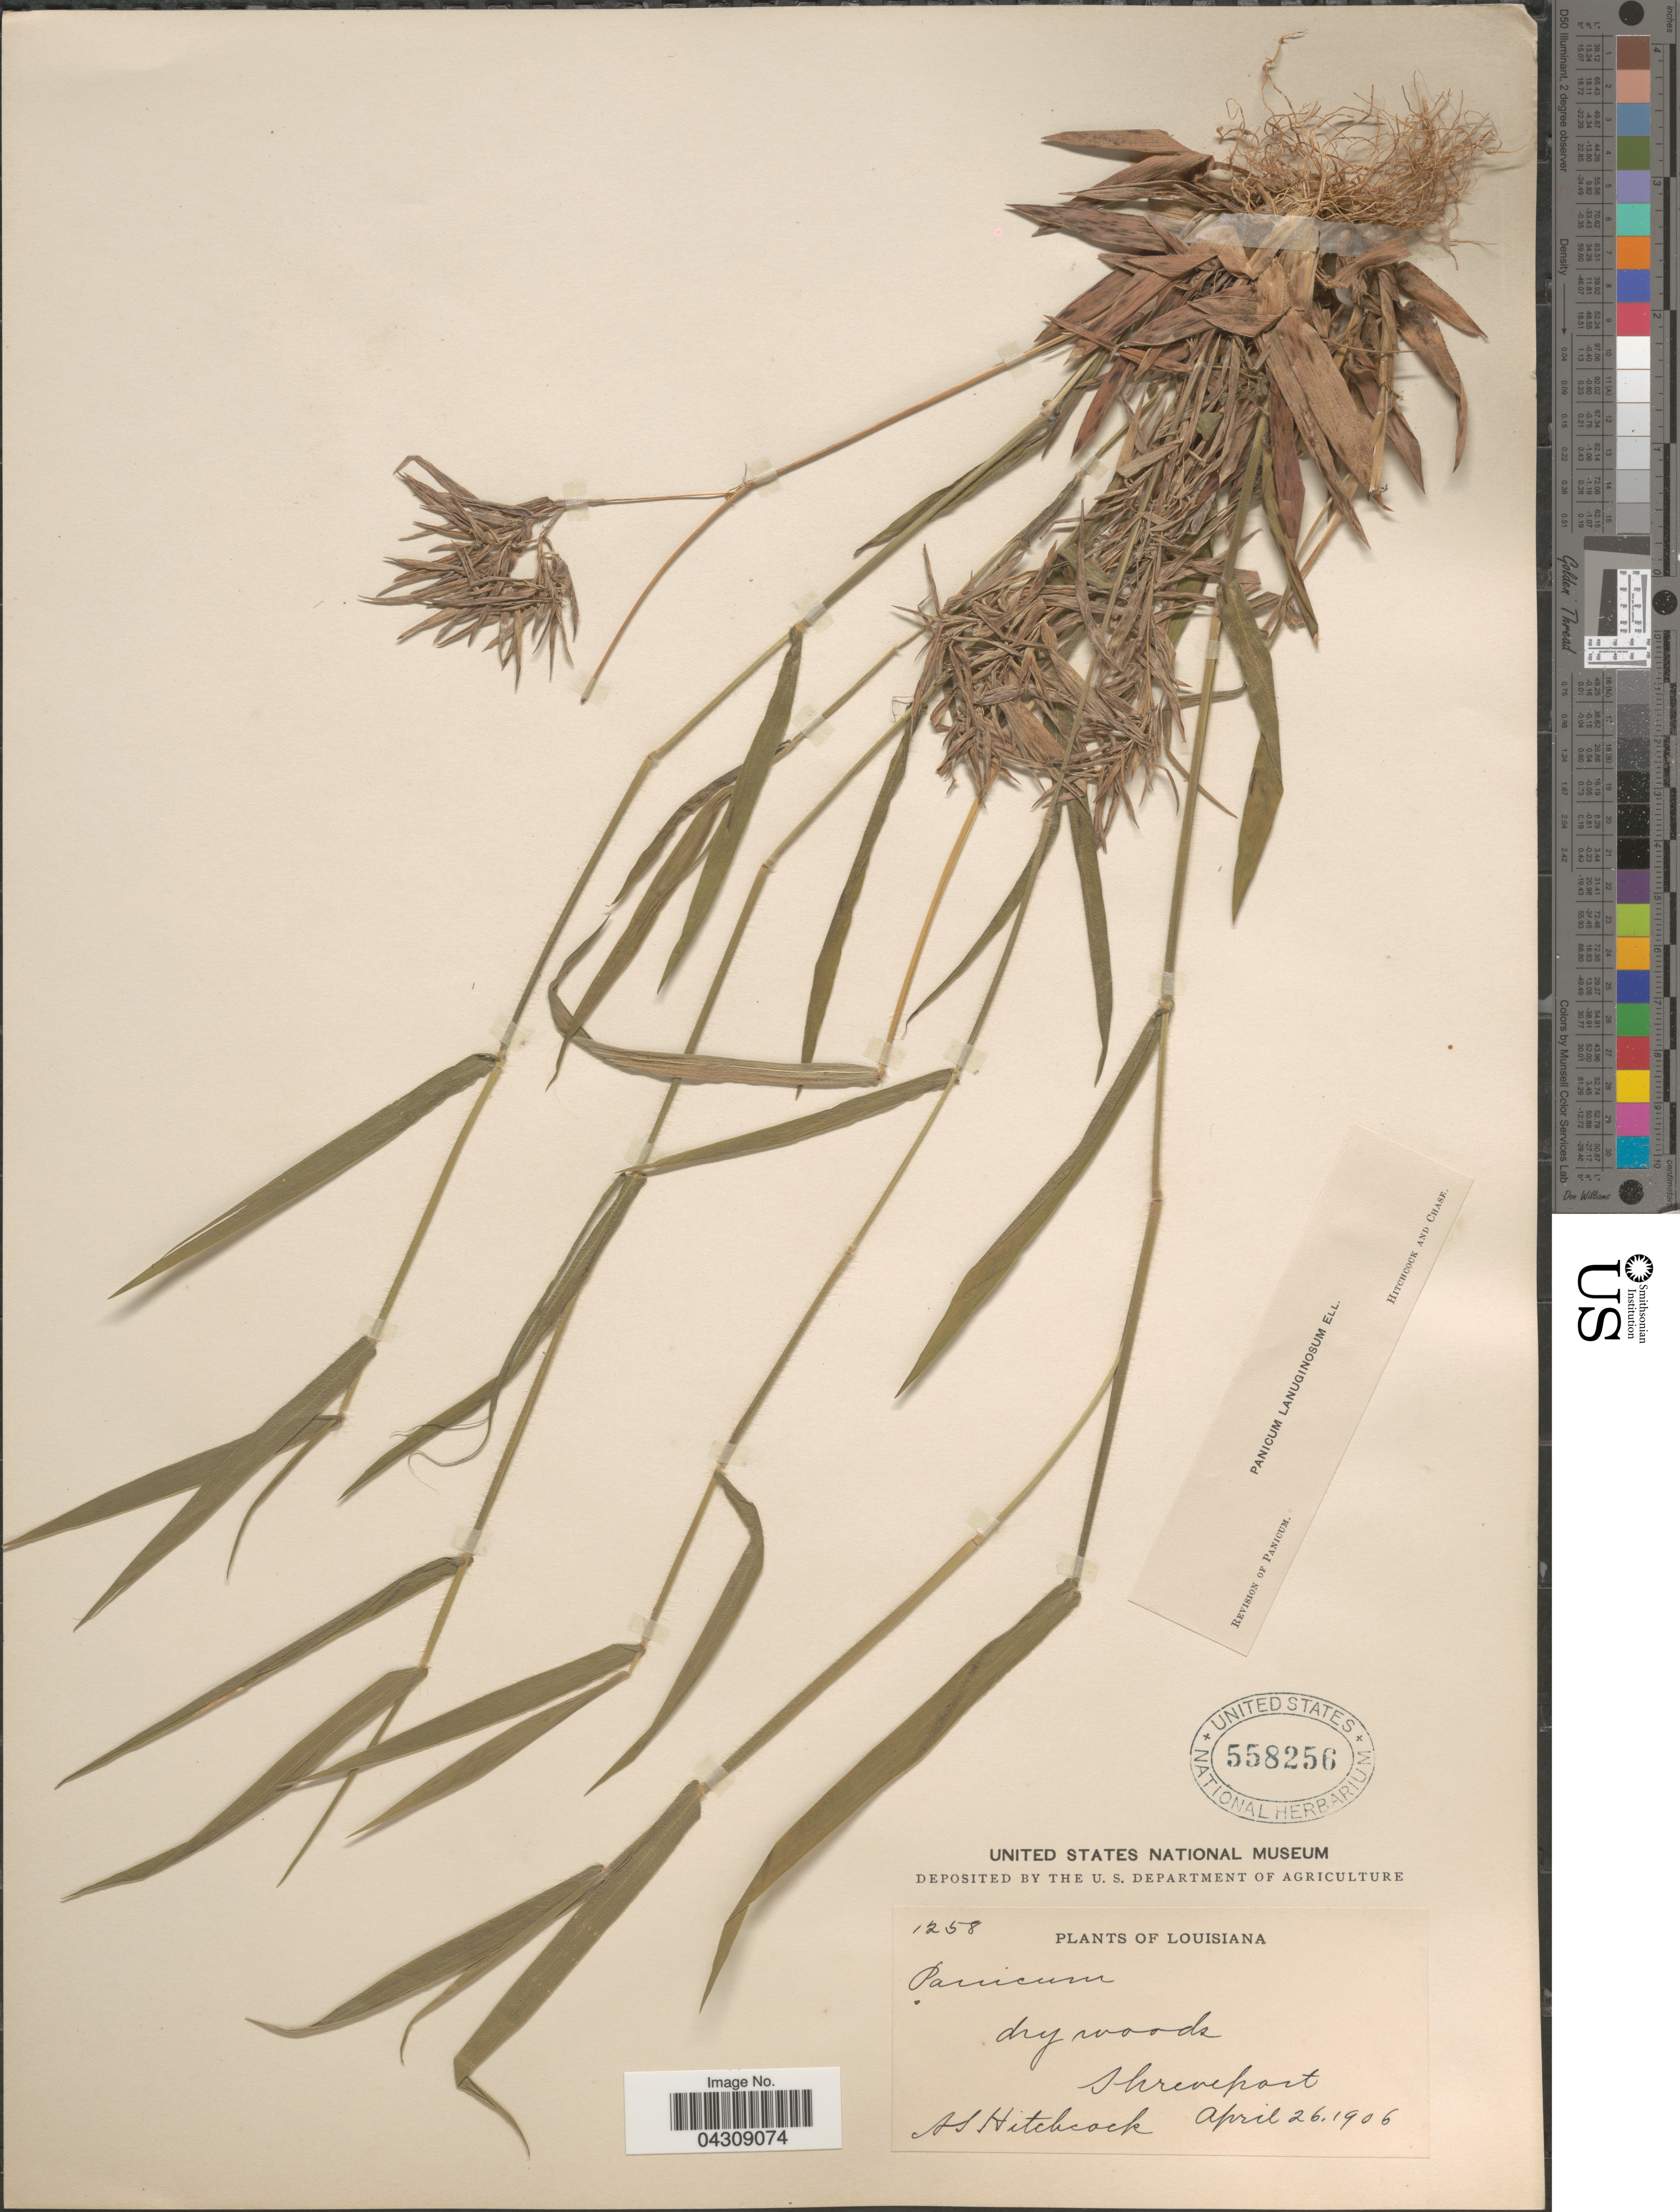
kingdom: Plantae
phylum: Tracheophyta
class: Liliopsida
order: Poales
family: Poaceae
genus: Dichanthelium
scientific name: Dichanthelium acuminatum var. acuminatum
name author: (Sw.) Gould & C.A. Clark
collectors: A. S. Hitchcock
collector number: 1258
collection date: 1906-04-26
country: United States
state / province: Louisiana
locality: Shreveport.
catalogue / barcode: US 558256